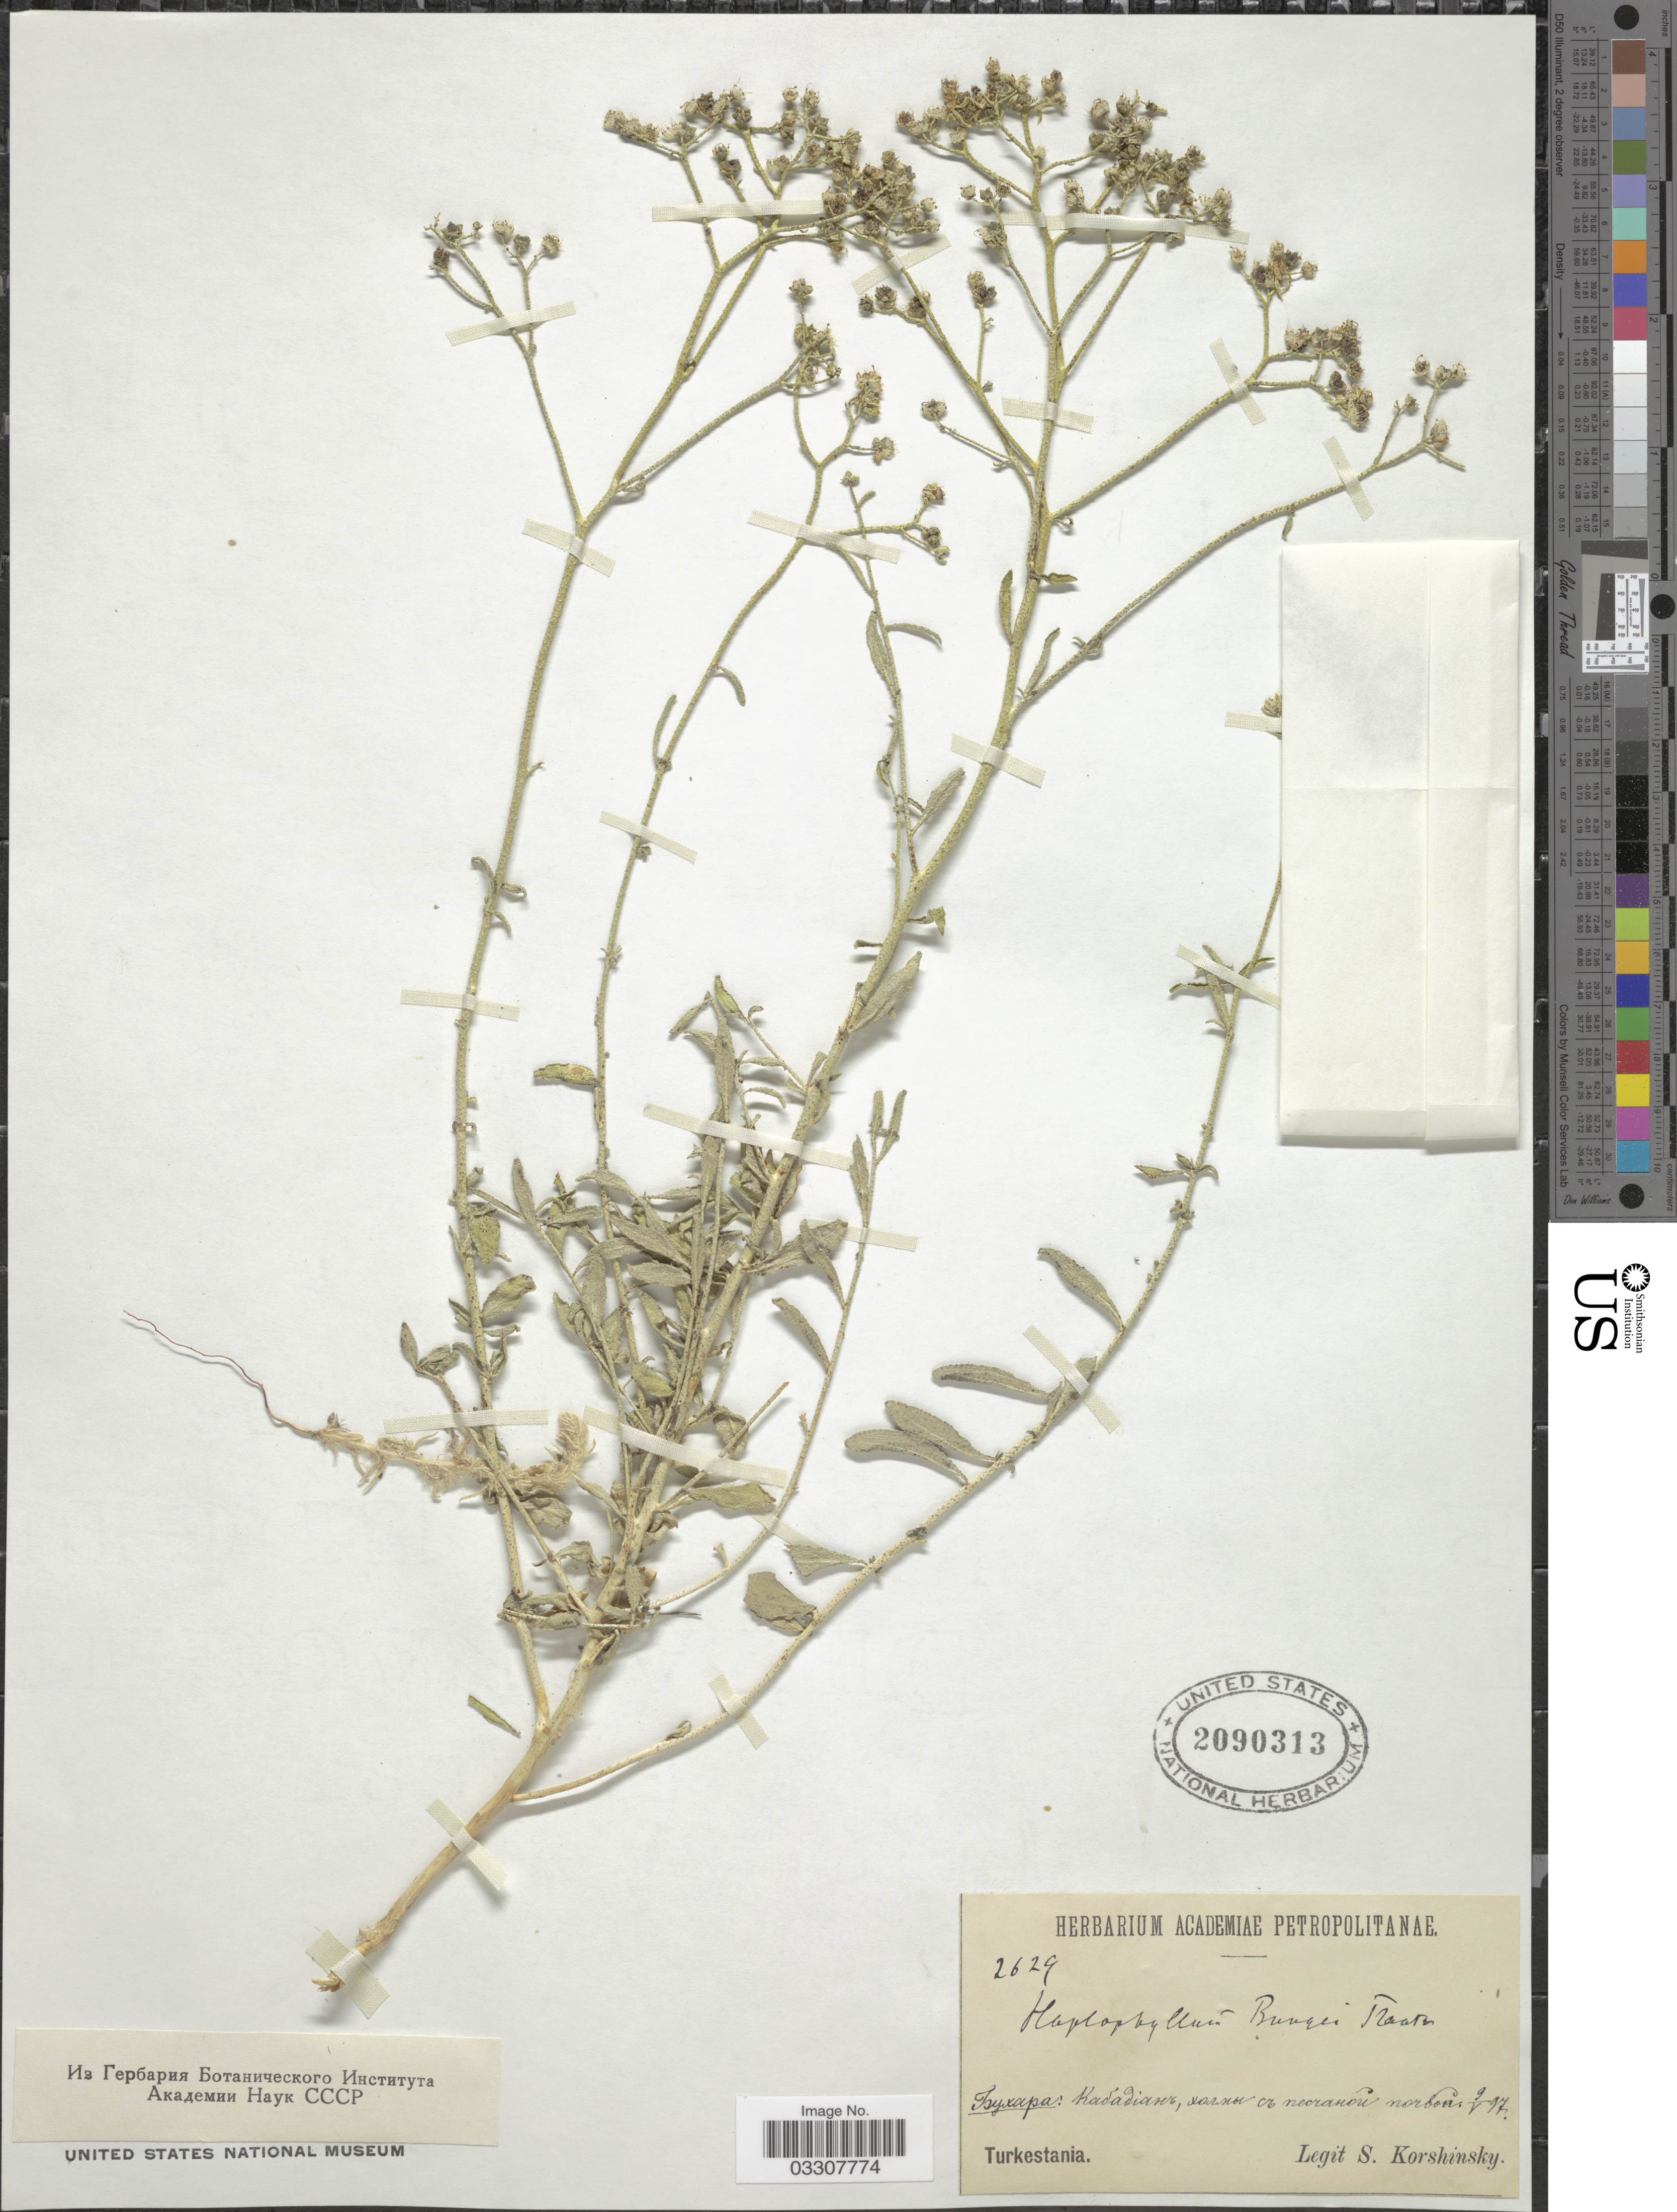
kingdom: Plantae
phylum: Tracheophyta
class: Magnoliopsida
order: Sapindales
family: Rutaceae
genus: Haplophyllum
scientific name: Haplophyllum bungei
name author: Trautv.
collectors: S. I. Korshinsky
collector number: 2629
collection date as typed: Transcribed d/m/y: 9/5/97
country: Tajikistan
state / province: Khatlon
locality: Qubodiyon.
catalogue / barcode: US 2090313